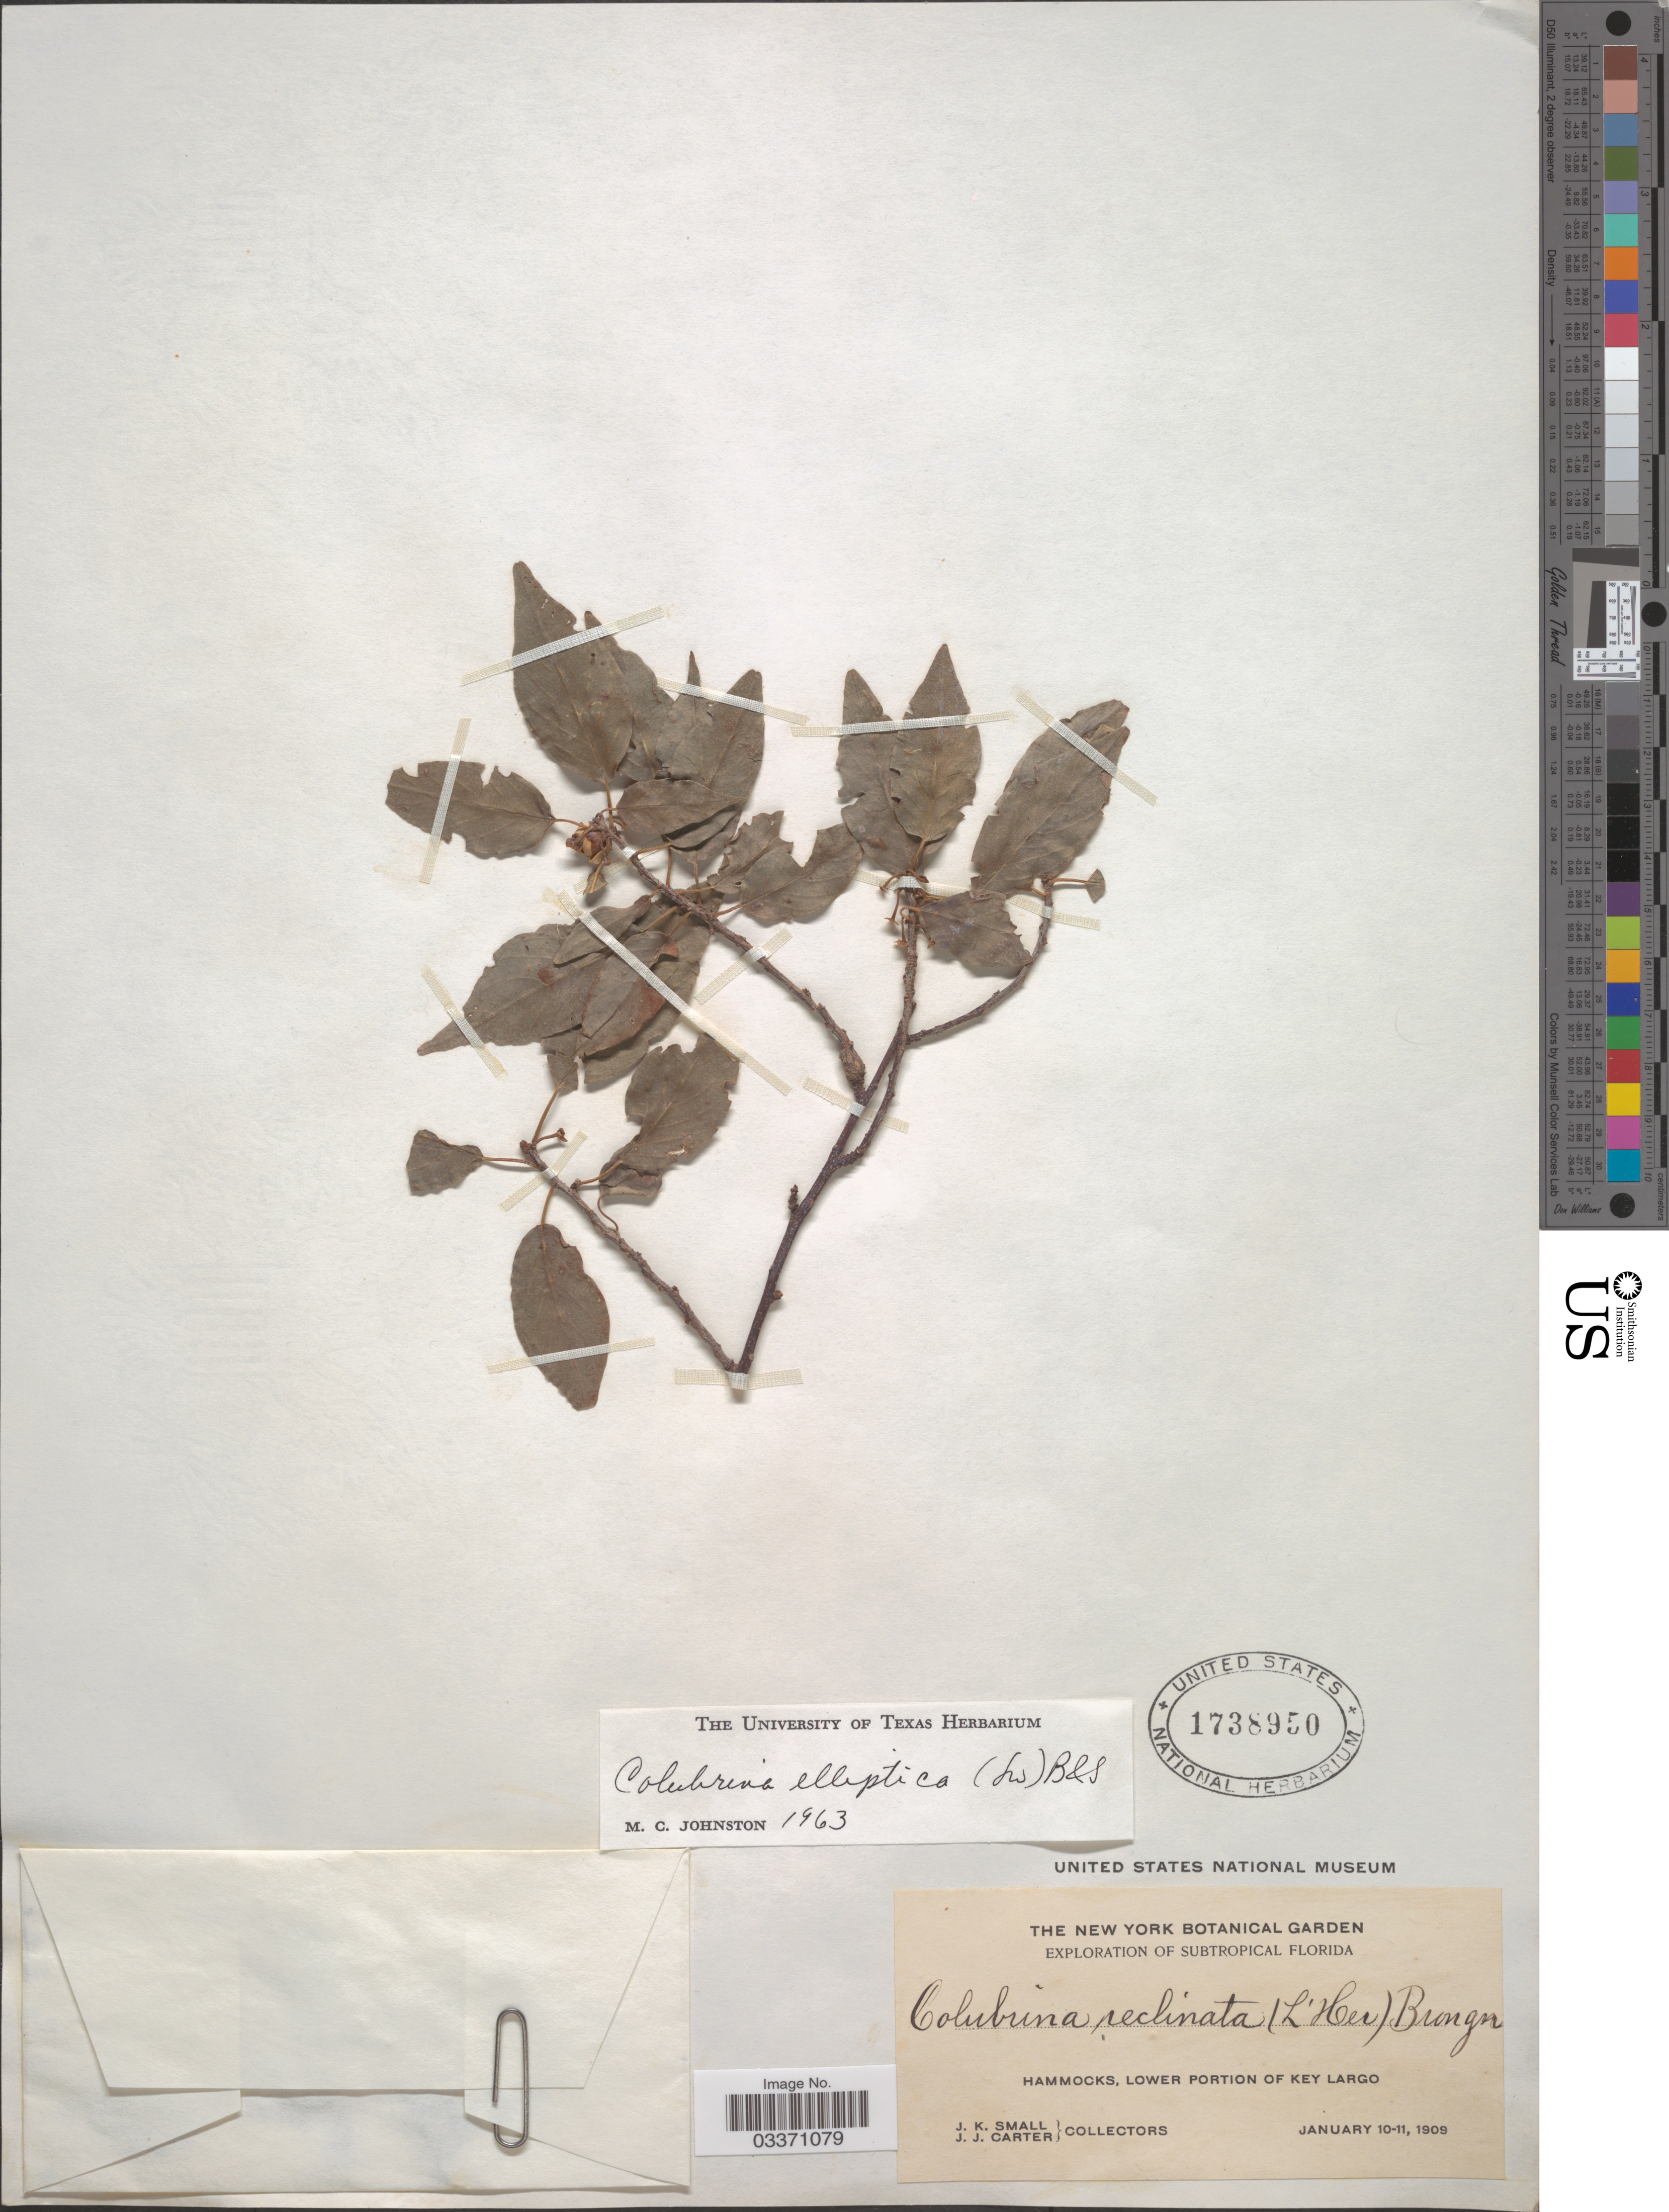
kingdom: Plantae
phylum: Tracheophyta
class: Magnoliopsida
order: Rosales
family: Rhamnaceae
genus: Colubrina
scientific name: Colubrina elliptica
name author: (Sw.) Brizicky & W.L. Stern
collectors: J. K. Small & J. Carter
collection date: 1909-01-10/1909-01-11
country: United States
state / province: Florida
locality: Hammocks, lower portion of Key Largo.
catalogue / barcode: US 1738950